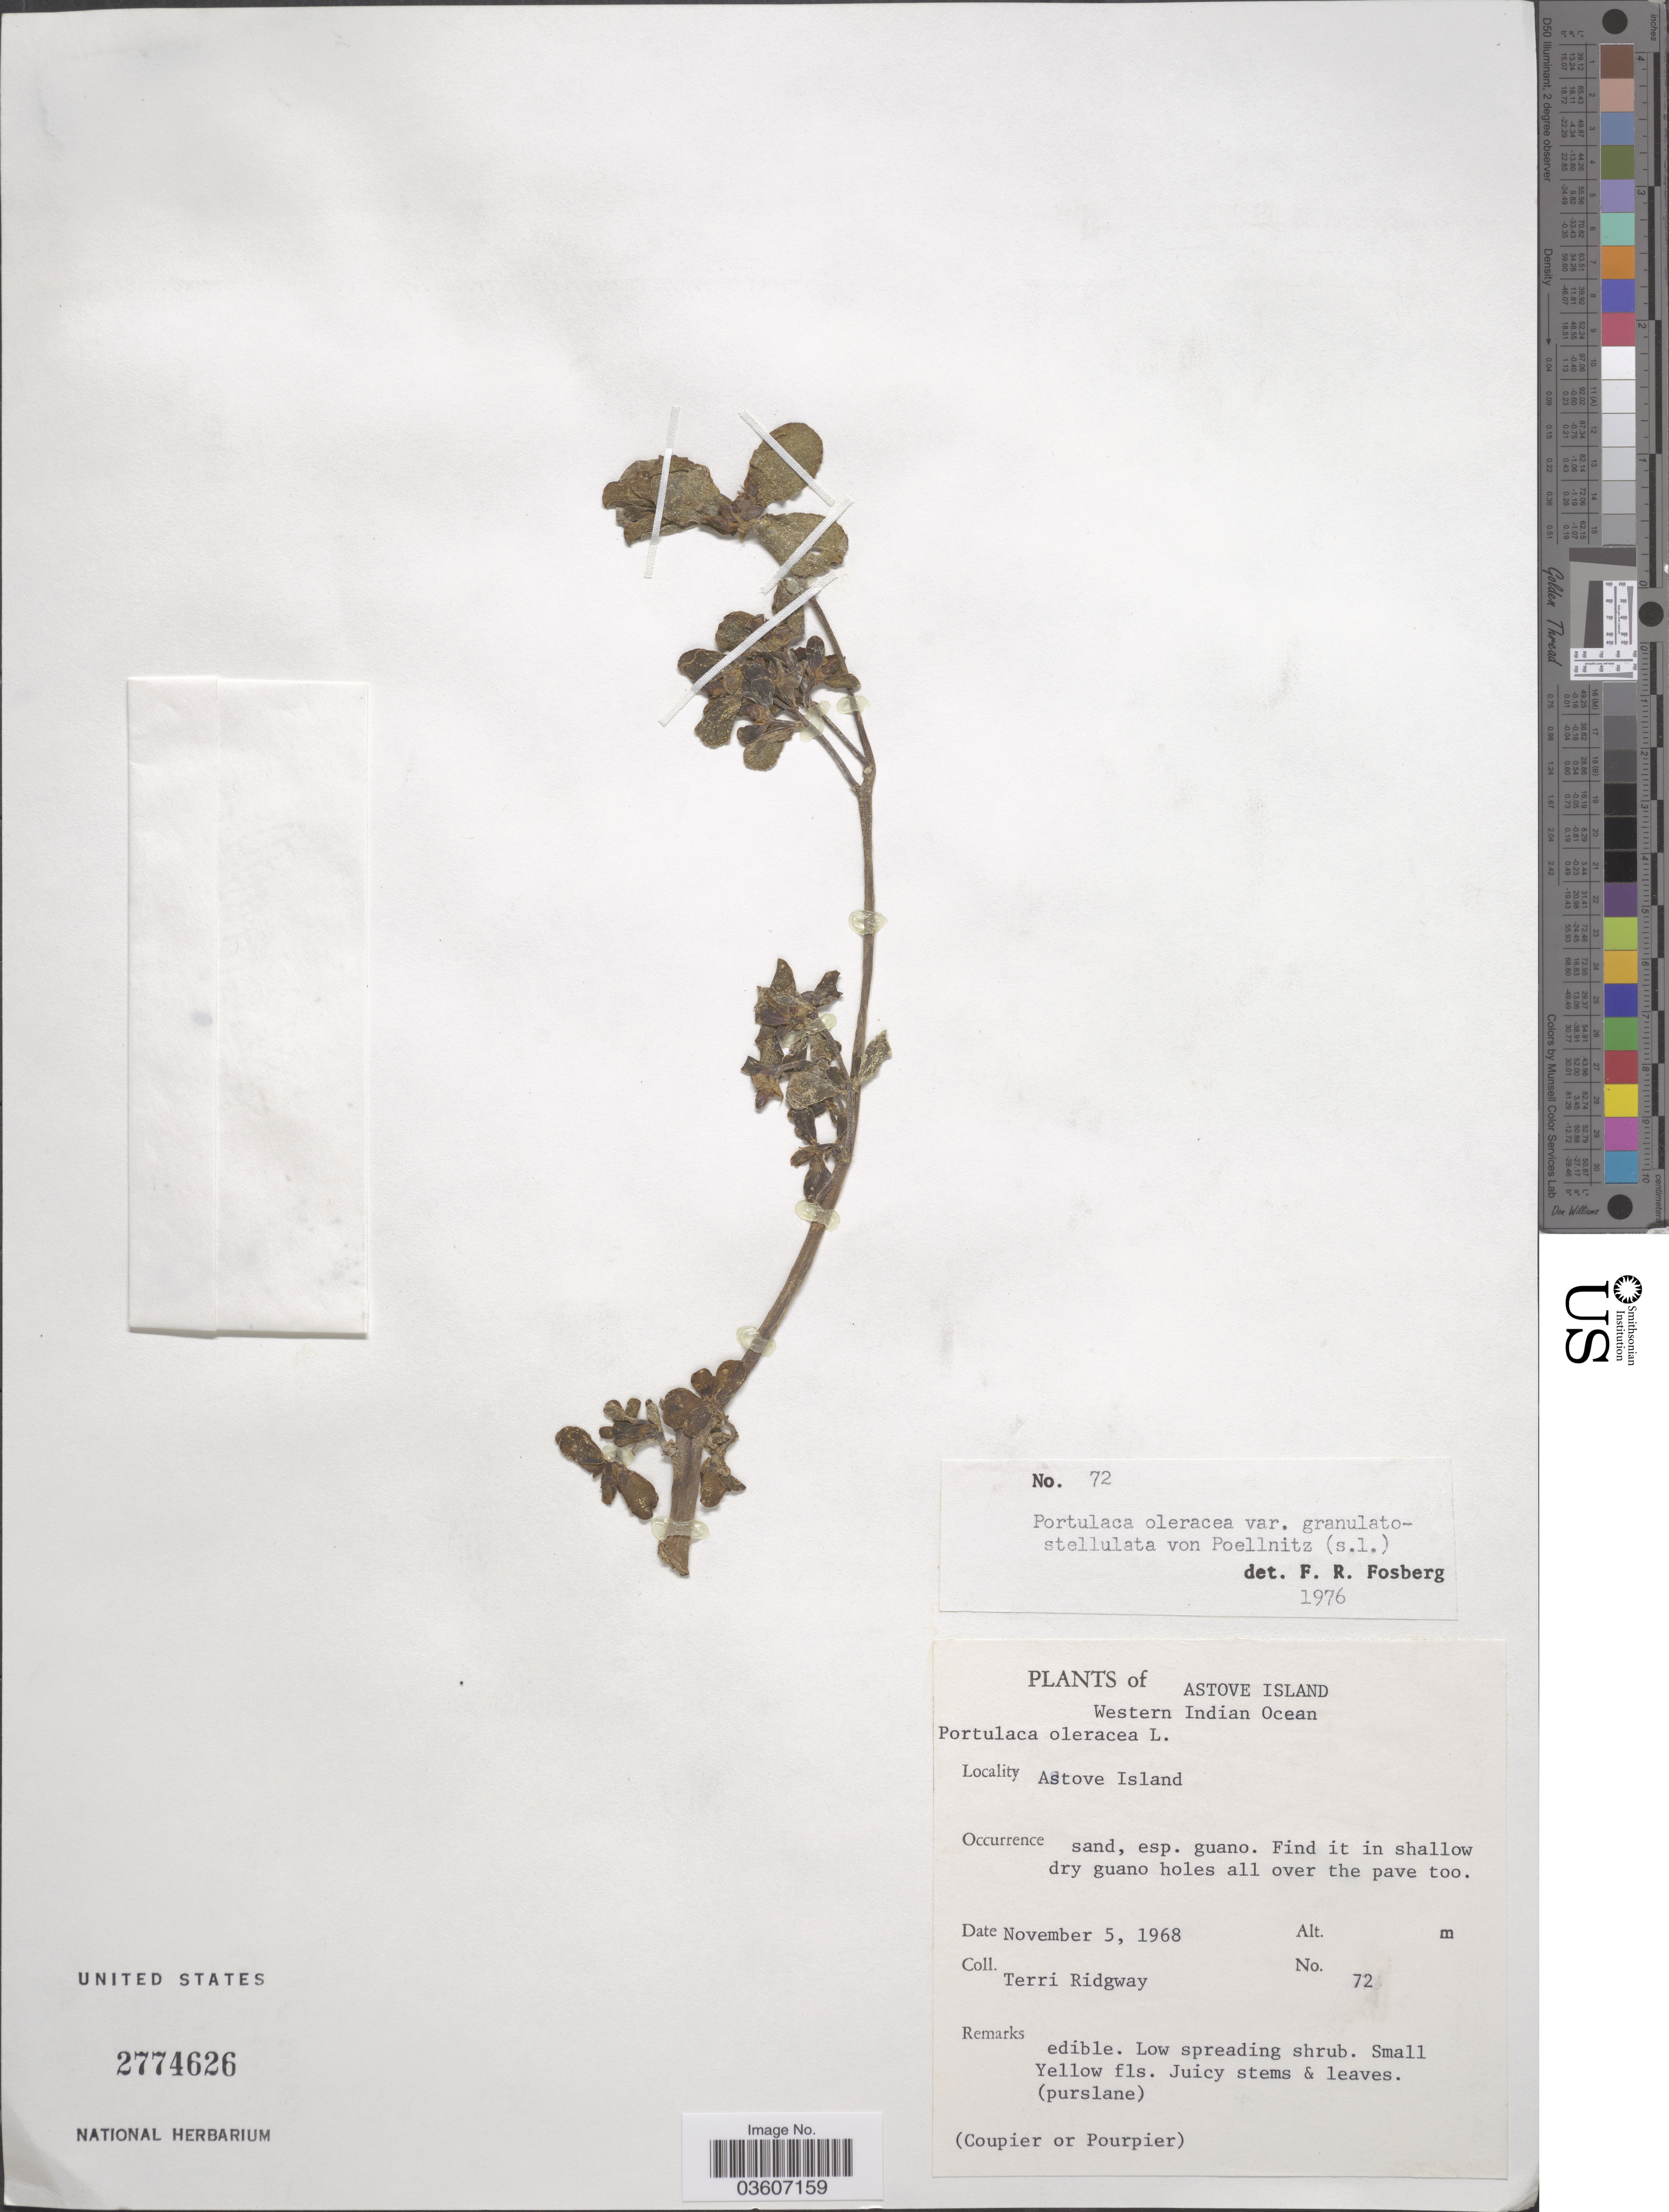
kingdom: Plantae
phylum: Tracheophyta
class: Magnoliopsida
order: Caryophyllales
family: Portulacaceae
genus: Portulaca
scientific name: Portulaca oleracea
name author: L.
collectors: T. Ridgway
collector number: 72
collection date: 1968-11-05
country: Seychelles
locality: Astove Island. Western Indian Ocean.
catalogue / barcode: US 2774626